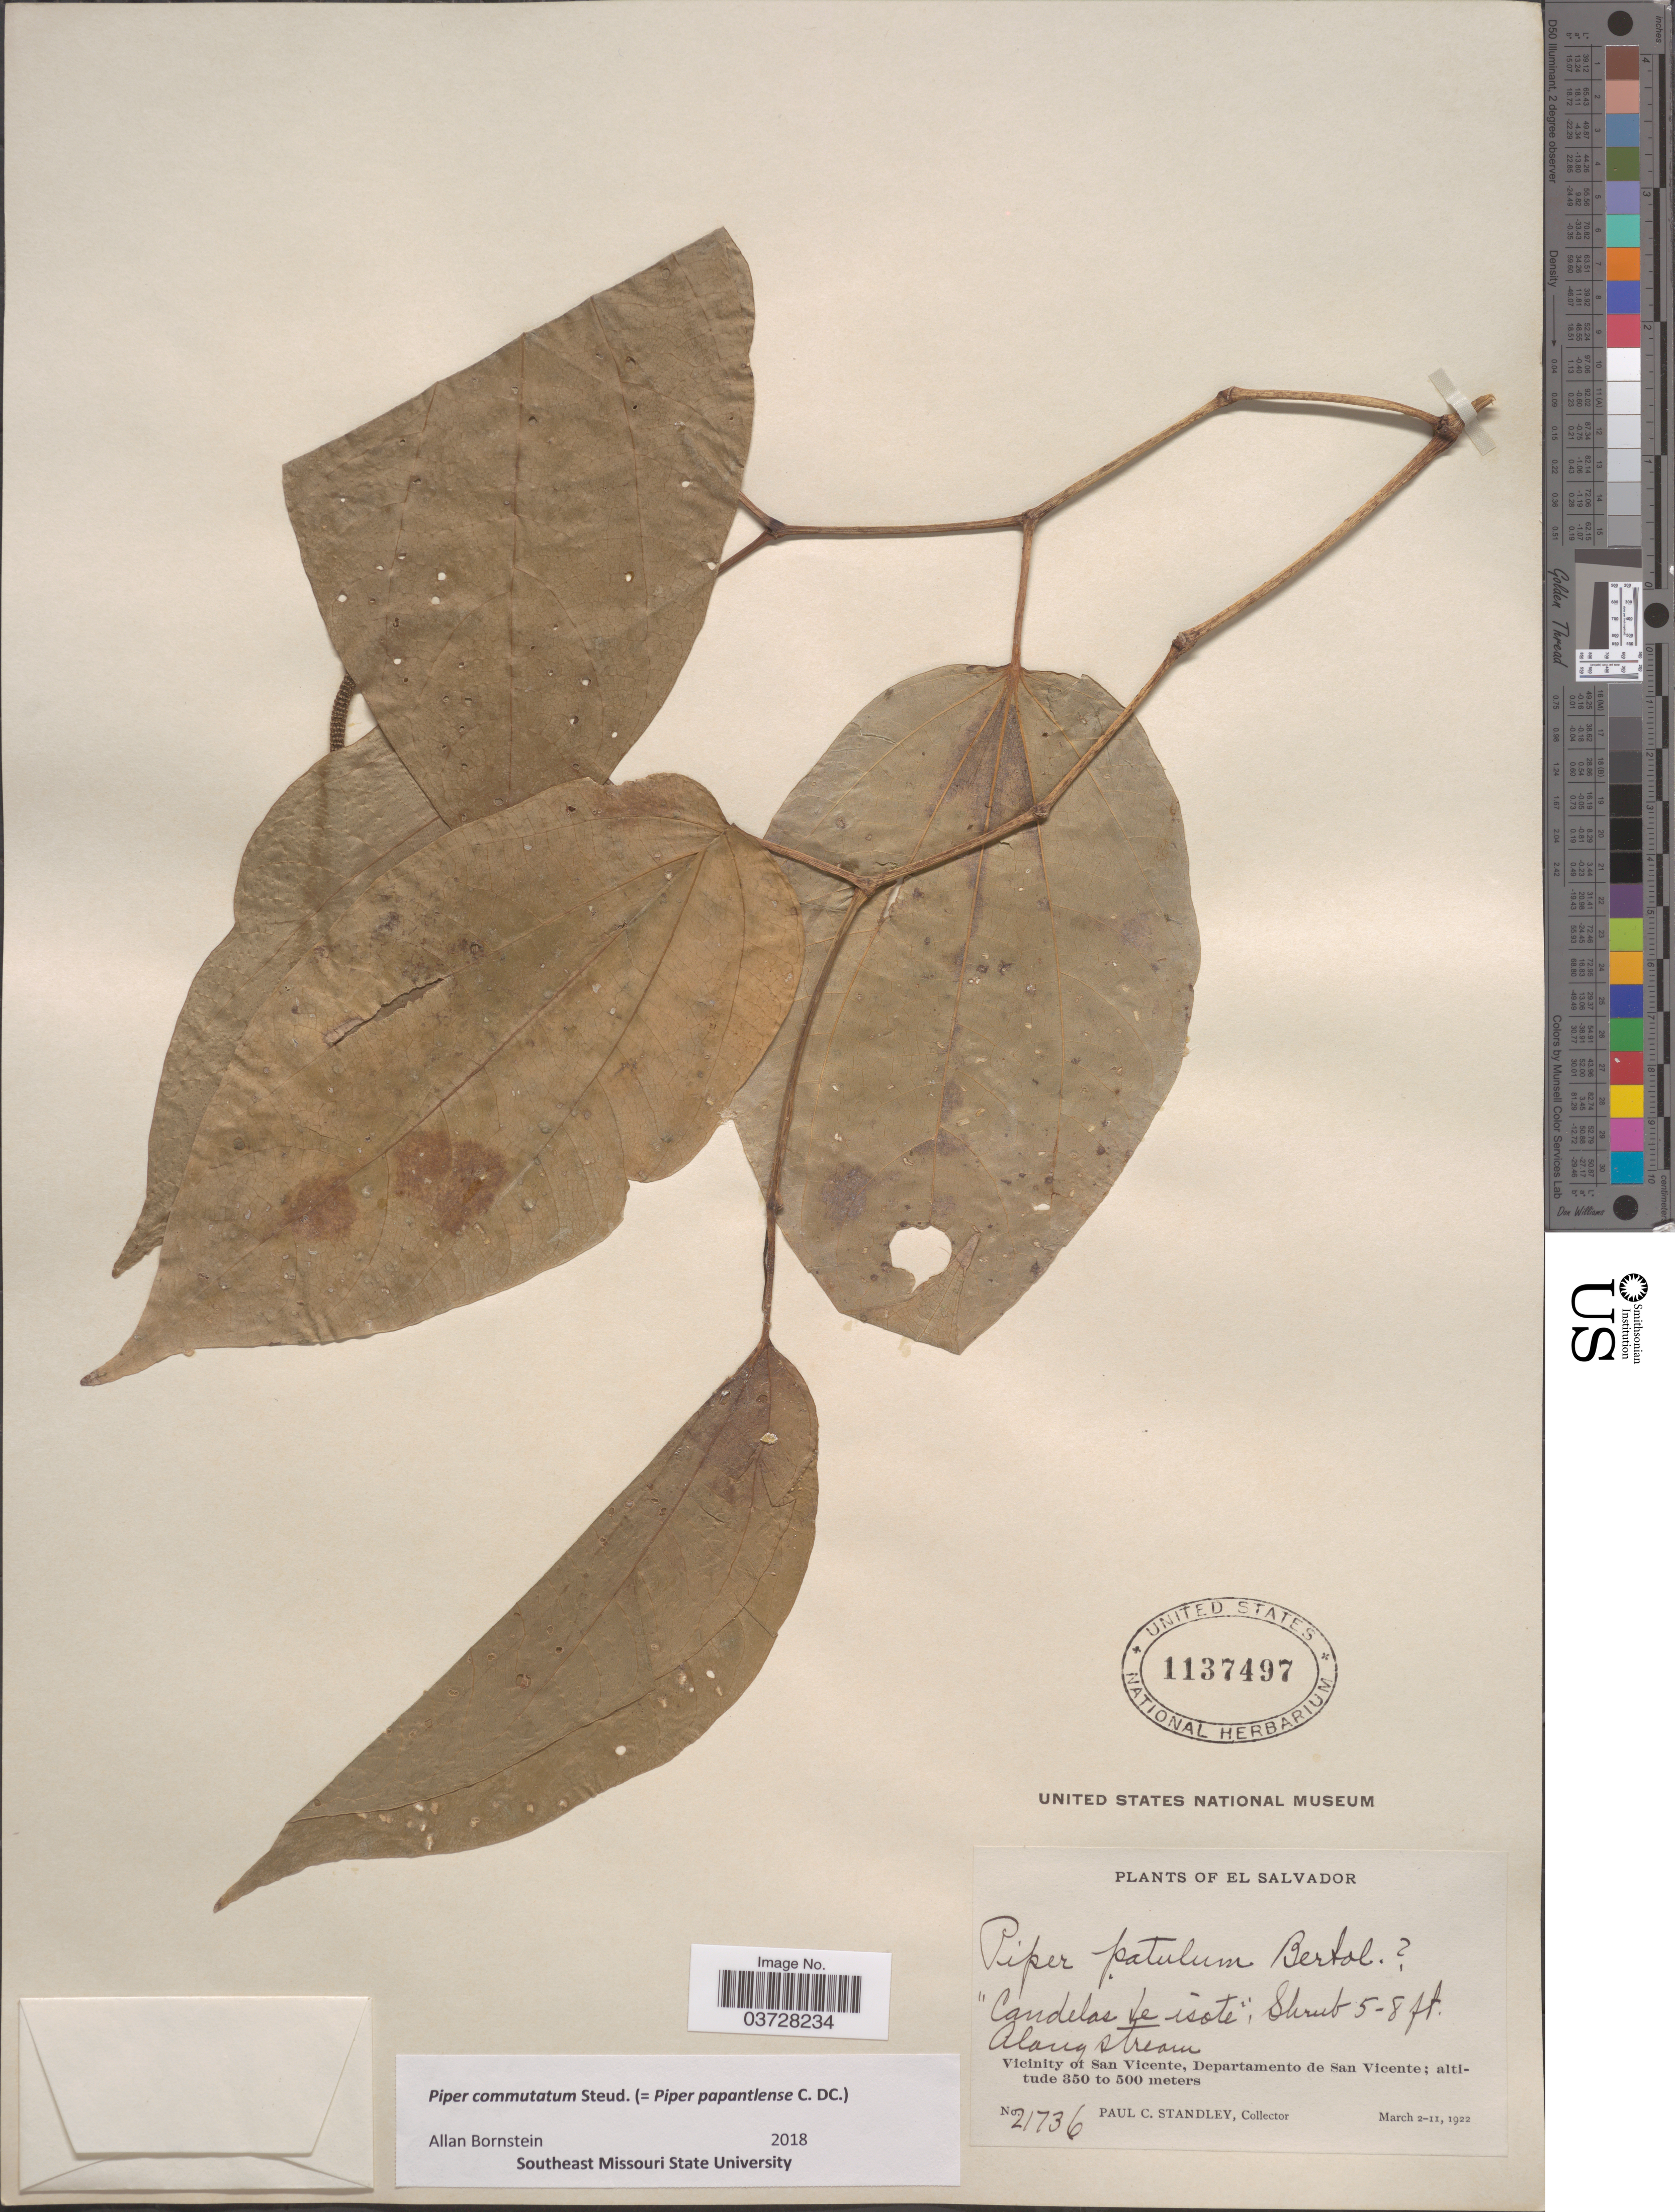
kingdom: Plantae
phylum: Tracheophyta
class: Magnoliopsida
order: Piperales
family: Piperaceae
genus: Piper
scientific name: Piper commutatum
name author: Steud.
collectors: P. C. Standley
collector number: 21736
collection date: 1922-03-02/1922-03-11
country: El Salvador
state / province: San Vincente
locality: Vicinity of San Vicente, Departamento de San Vicente.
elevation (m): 350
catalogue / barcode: US 1137497